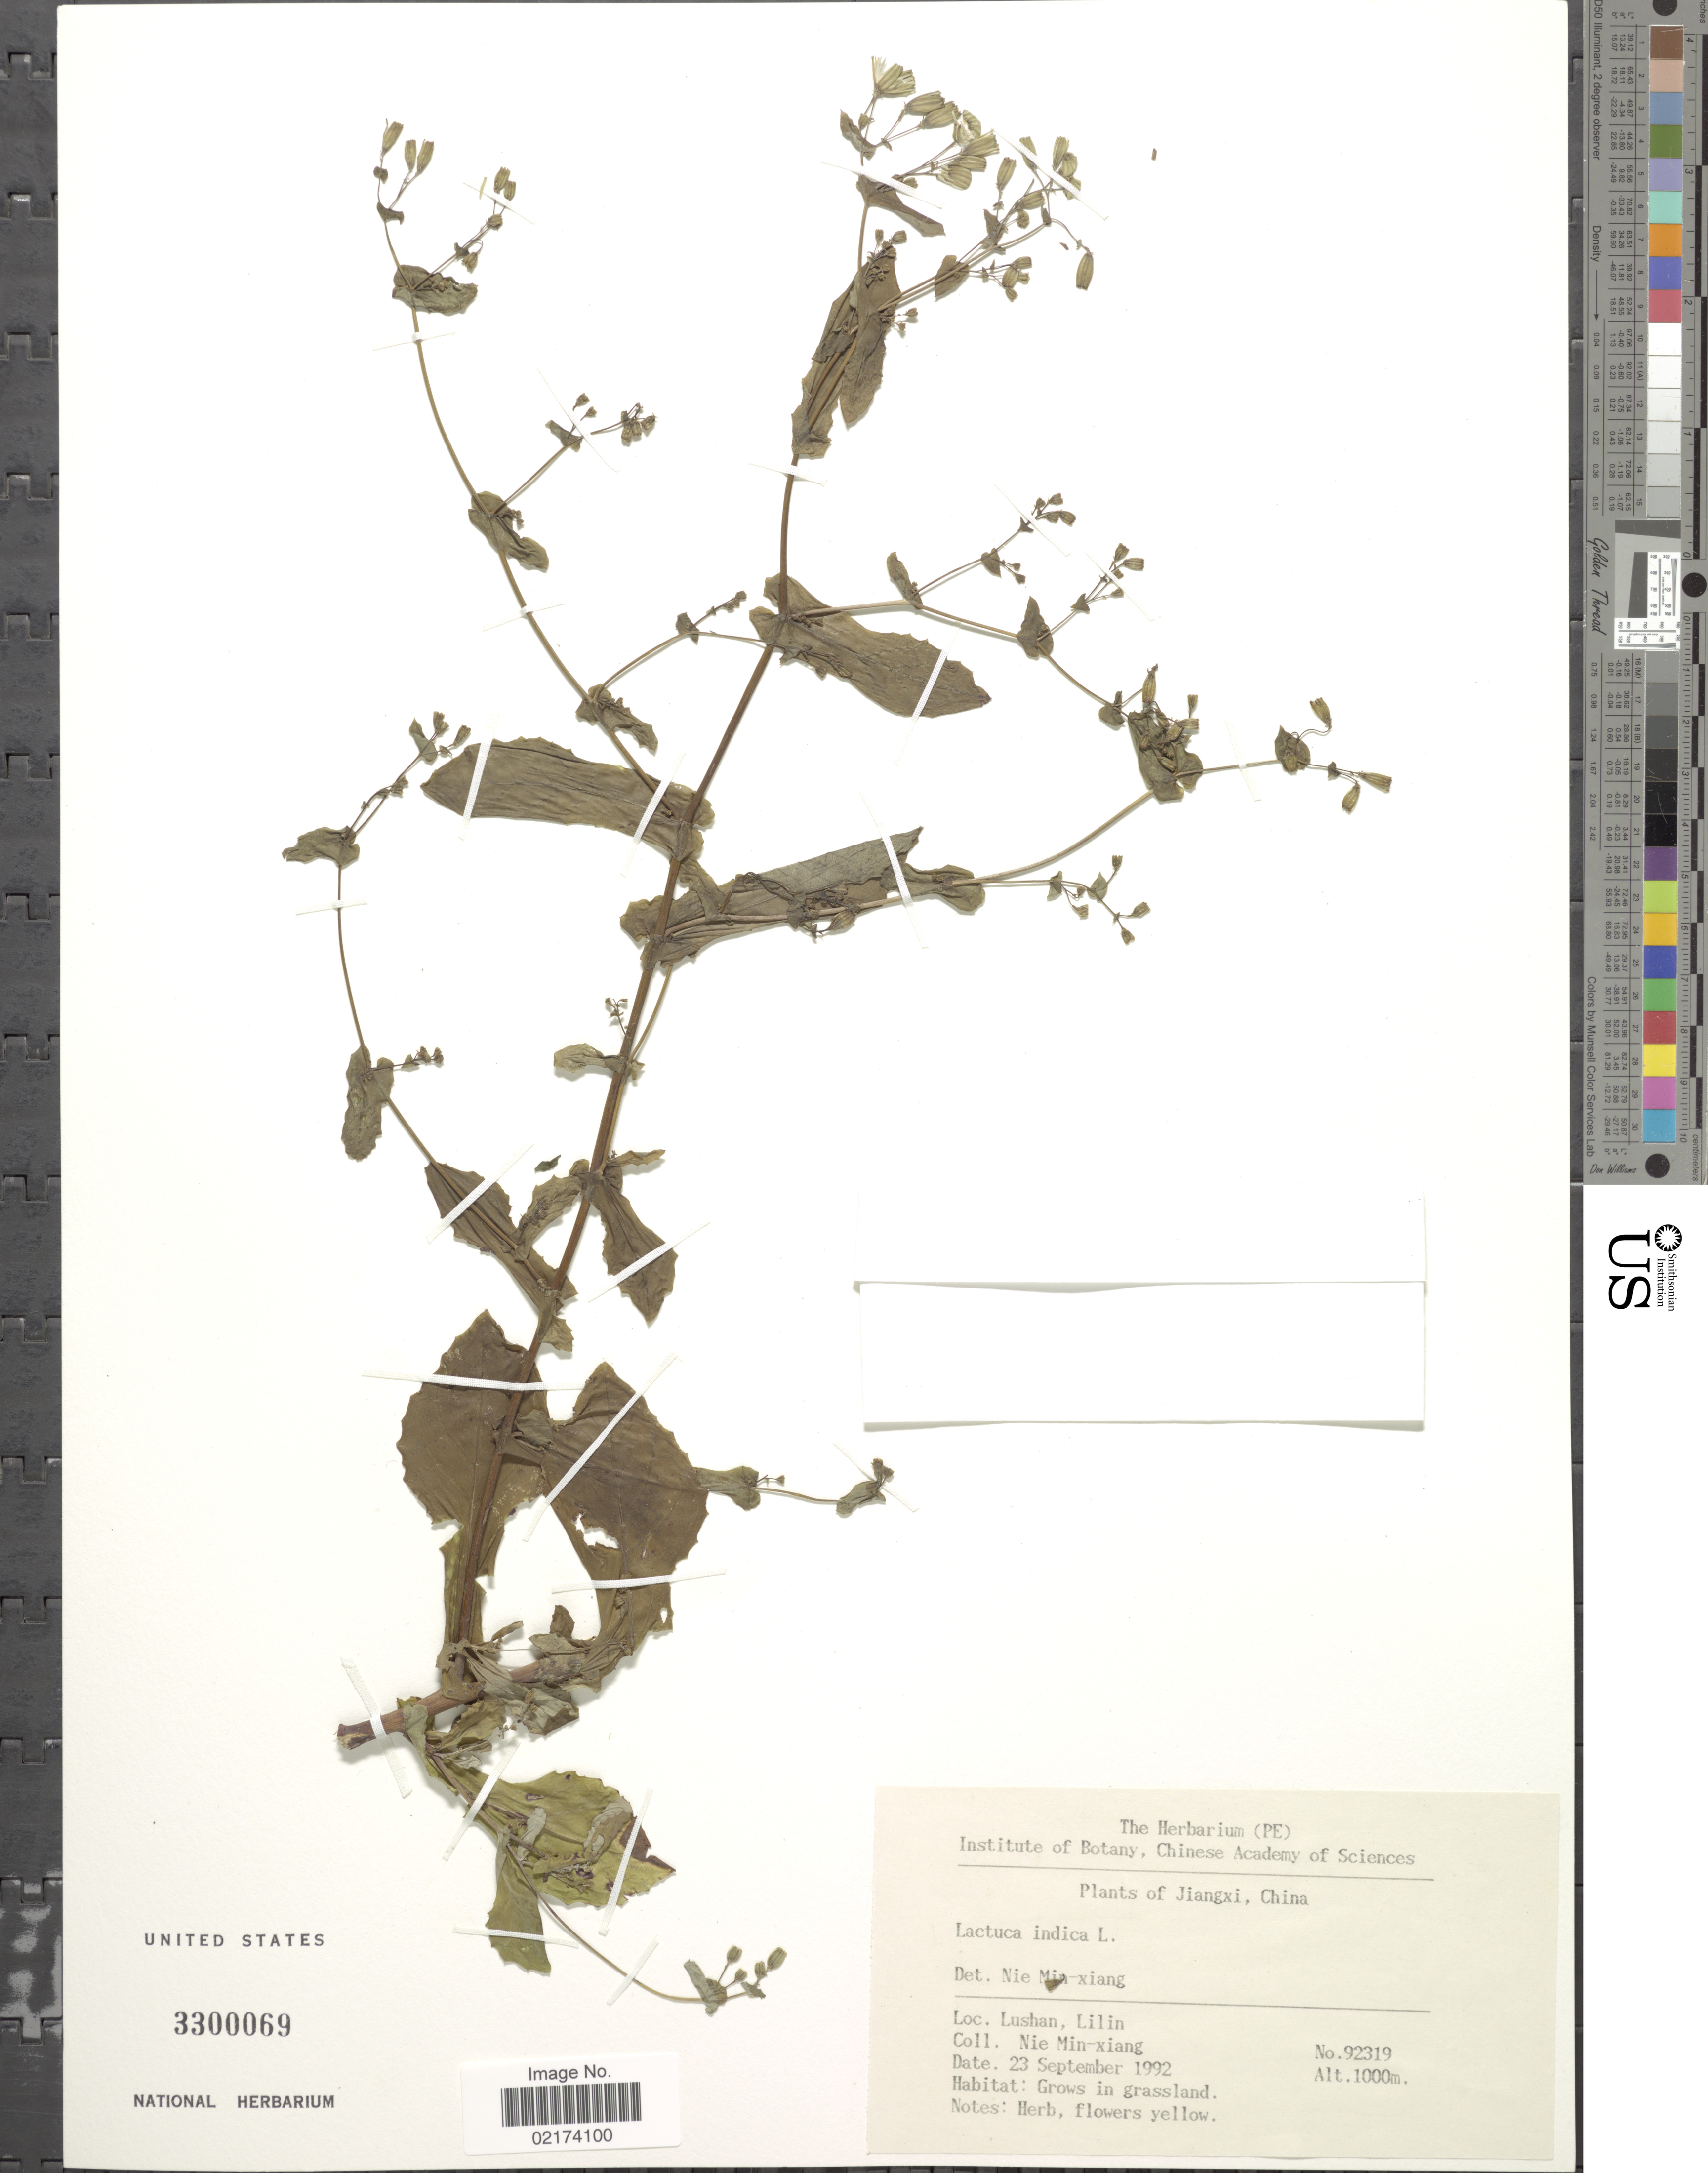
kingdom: Plantae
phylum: Tracheophyta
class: Magnoliopsida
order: Asterales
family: Asteraceae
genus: Lactuca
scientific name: Lactuca indica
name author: L.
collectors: M. Nie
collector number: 92319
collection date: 1992-09-23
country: China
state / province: Jiangxi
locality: Lushan, Lilin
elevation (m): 1000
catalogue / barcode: US 3300069